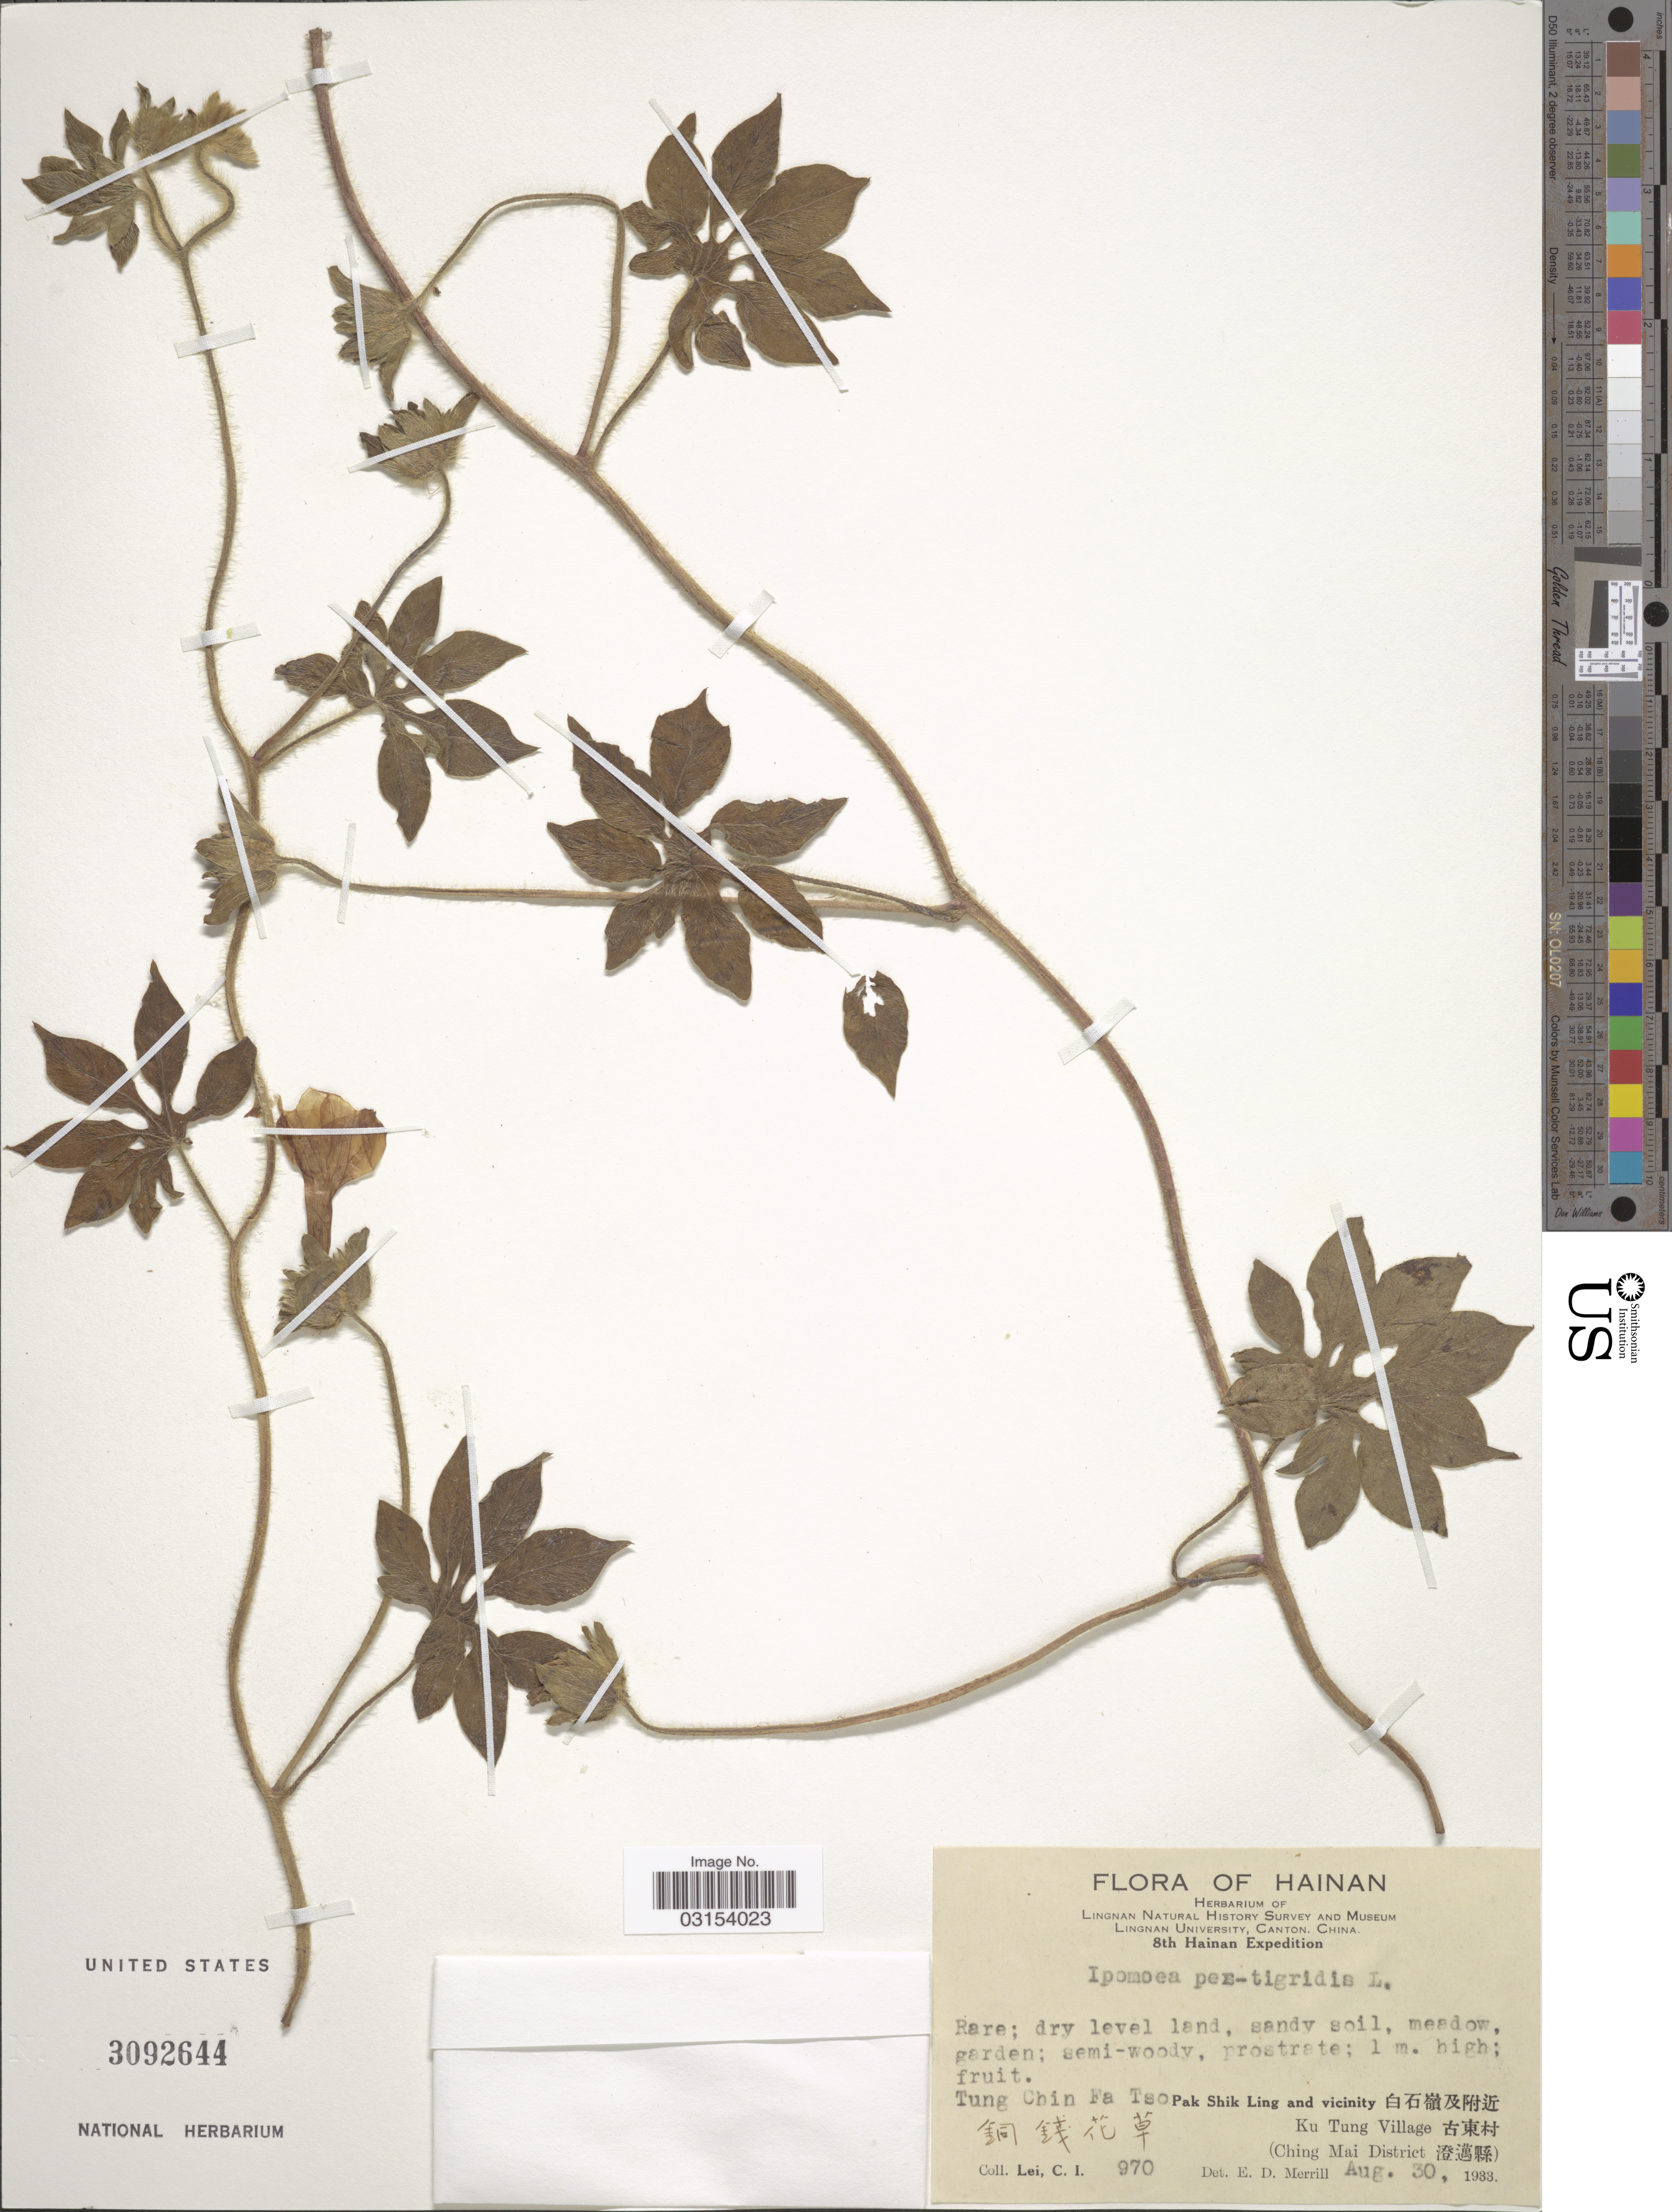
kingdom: Plantae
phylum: Tracheophyta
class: Magnoliopsida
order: Solanales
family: Convolvulaceae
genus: Ipomoea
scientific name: Ipomoea pes-tigridis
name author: L.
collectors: C. I. Lei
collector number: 970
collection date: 1933-08-30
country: China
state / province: Hainan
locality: Pak Shik Ling and vicinity . Ku Tung Village (Ching Mai District).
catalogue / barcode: US 3092644